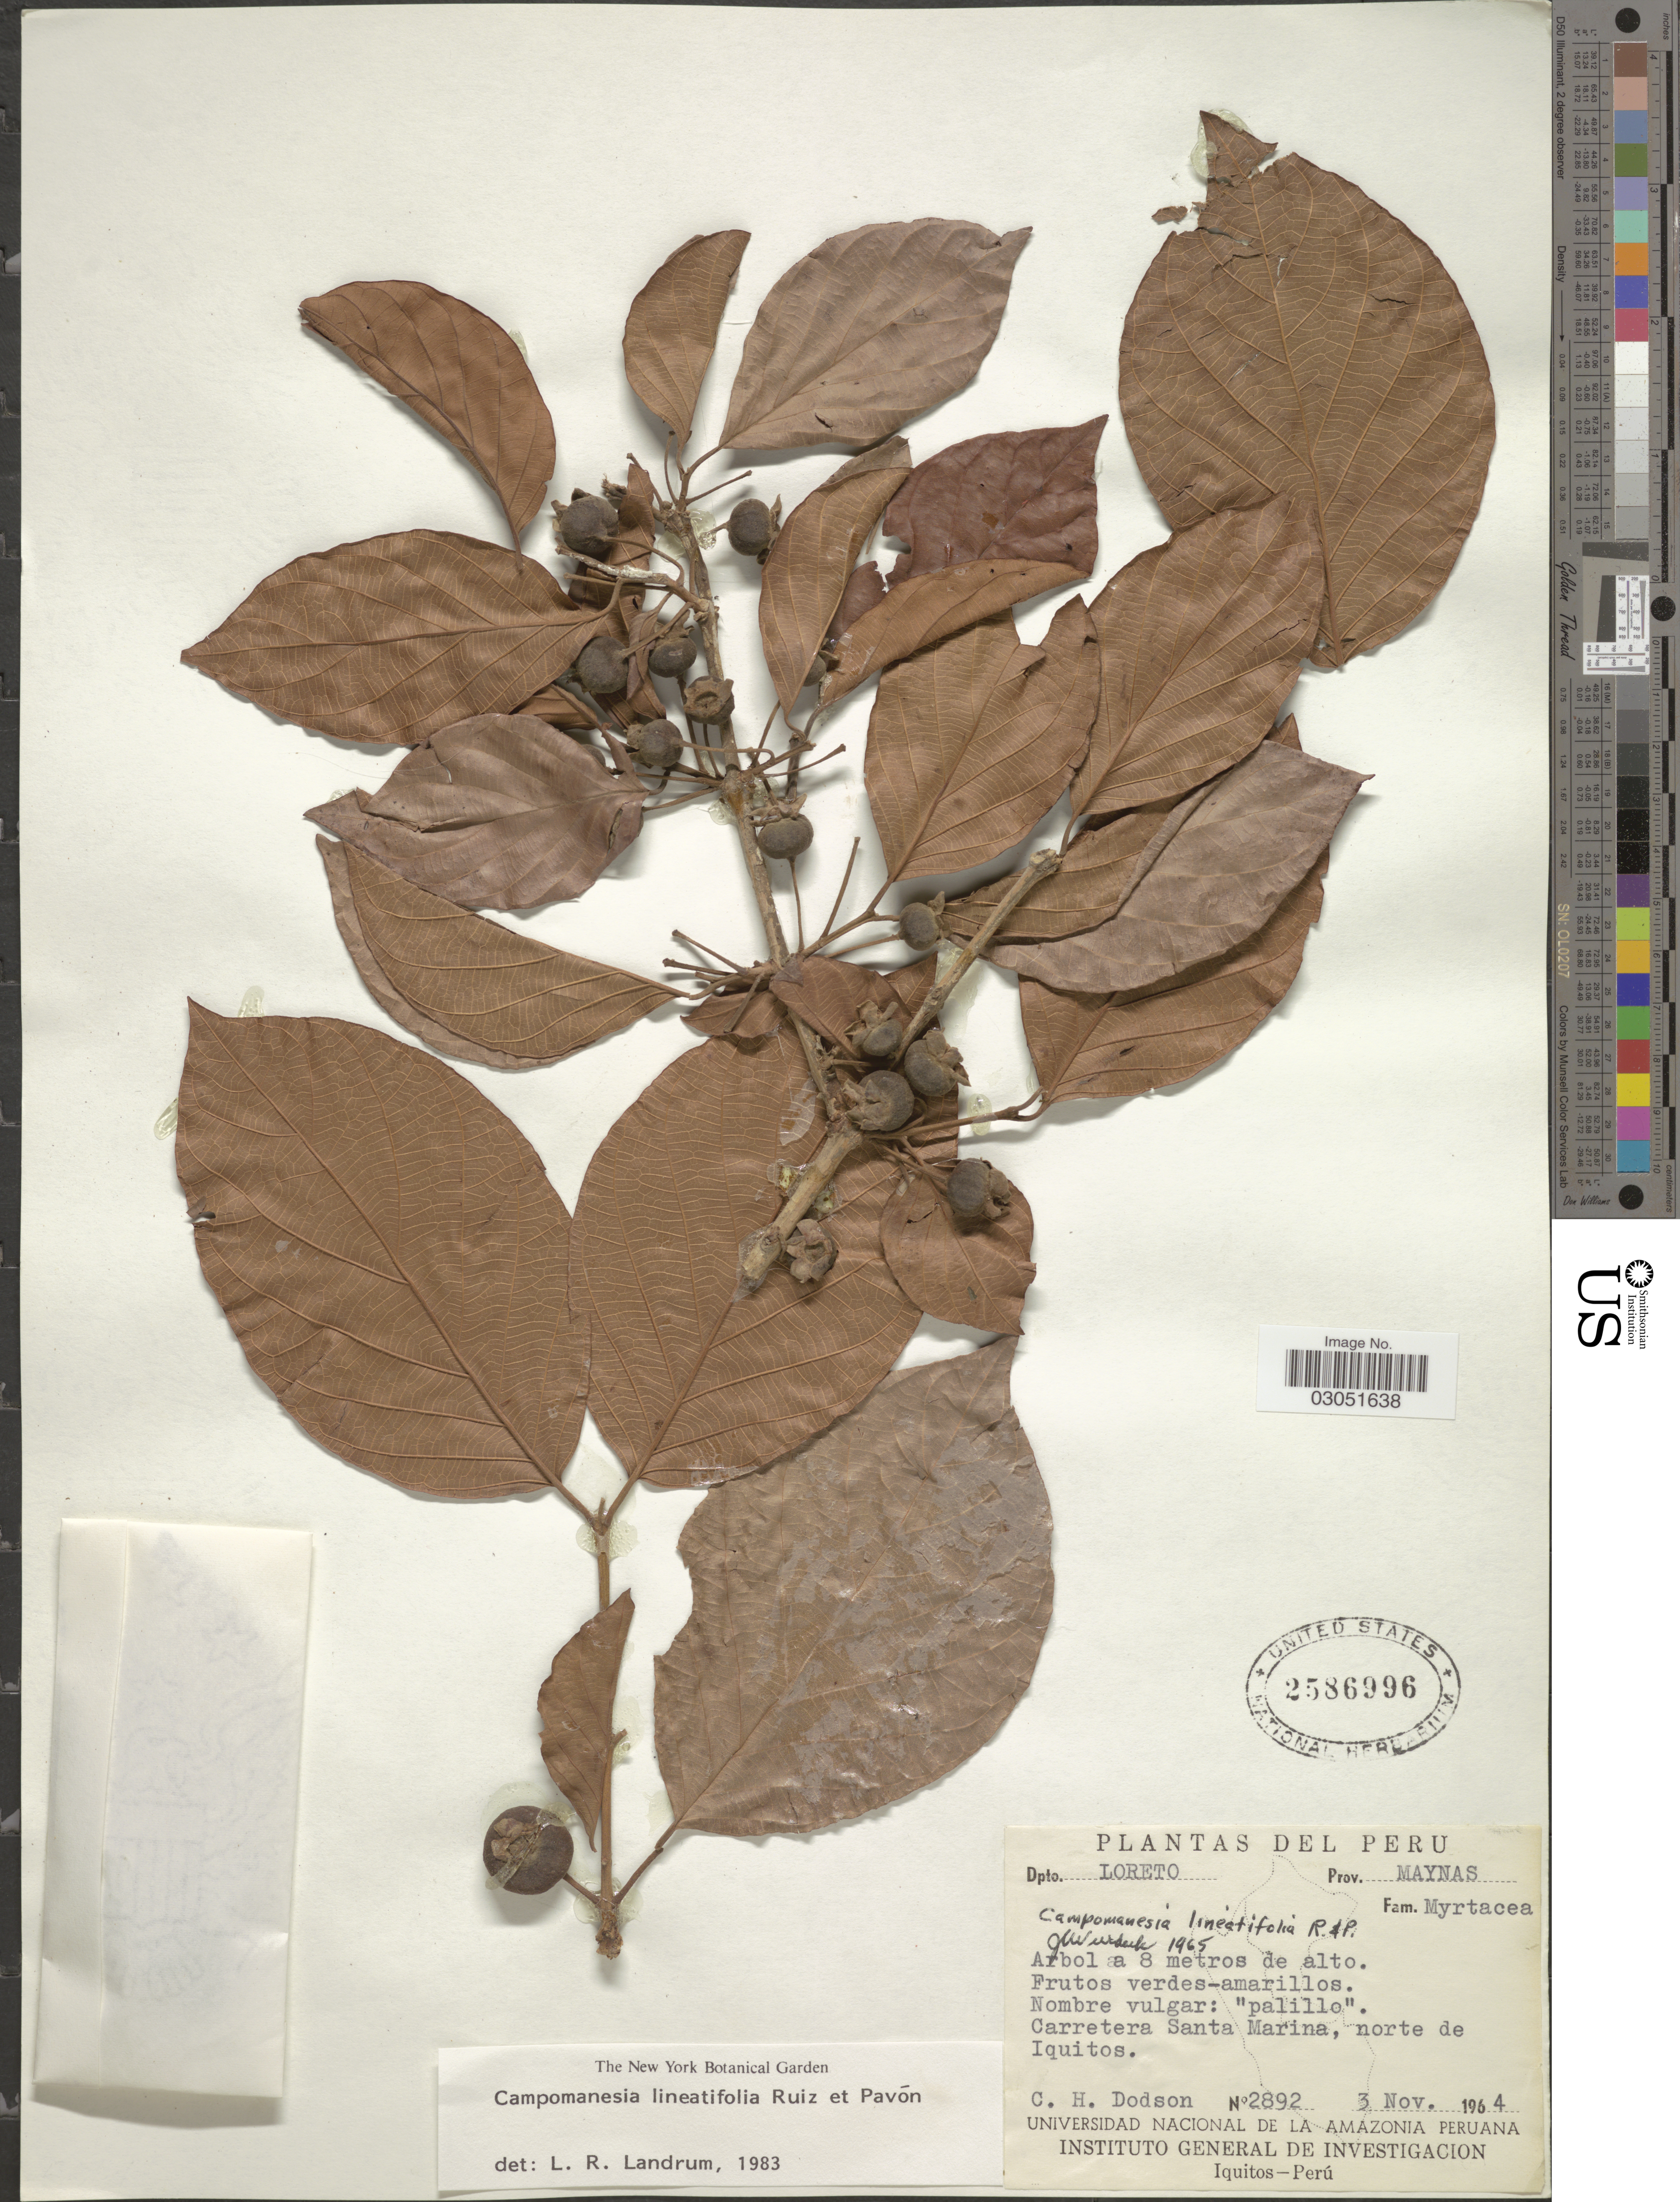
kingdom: Plantae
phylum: Tracheophyta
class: Magnoliopsida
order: Myrtales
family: Myrtaceae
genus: Campomanesia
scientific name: Campomanesia lineatifolia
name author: Ruiz & Pav.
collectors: C. H. Dodson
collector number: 2892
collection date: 1964-11-03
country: Peru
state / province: Loreto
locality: Dpto. Loreto. Prov. Maynas. Carretera Santa Marina, norte de Iquitos.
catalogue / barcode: US 2586996